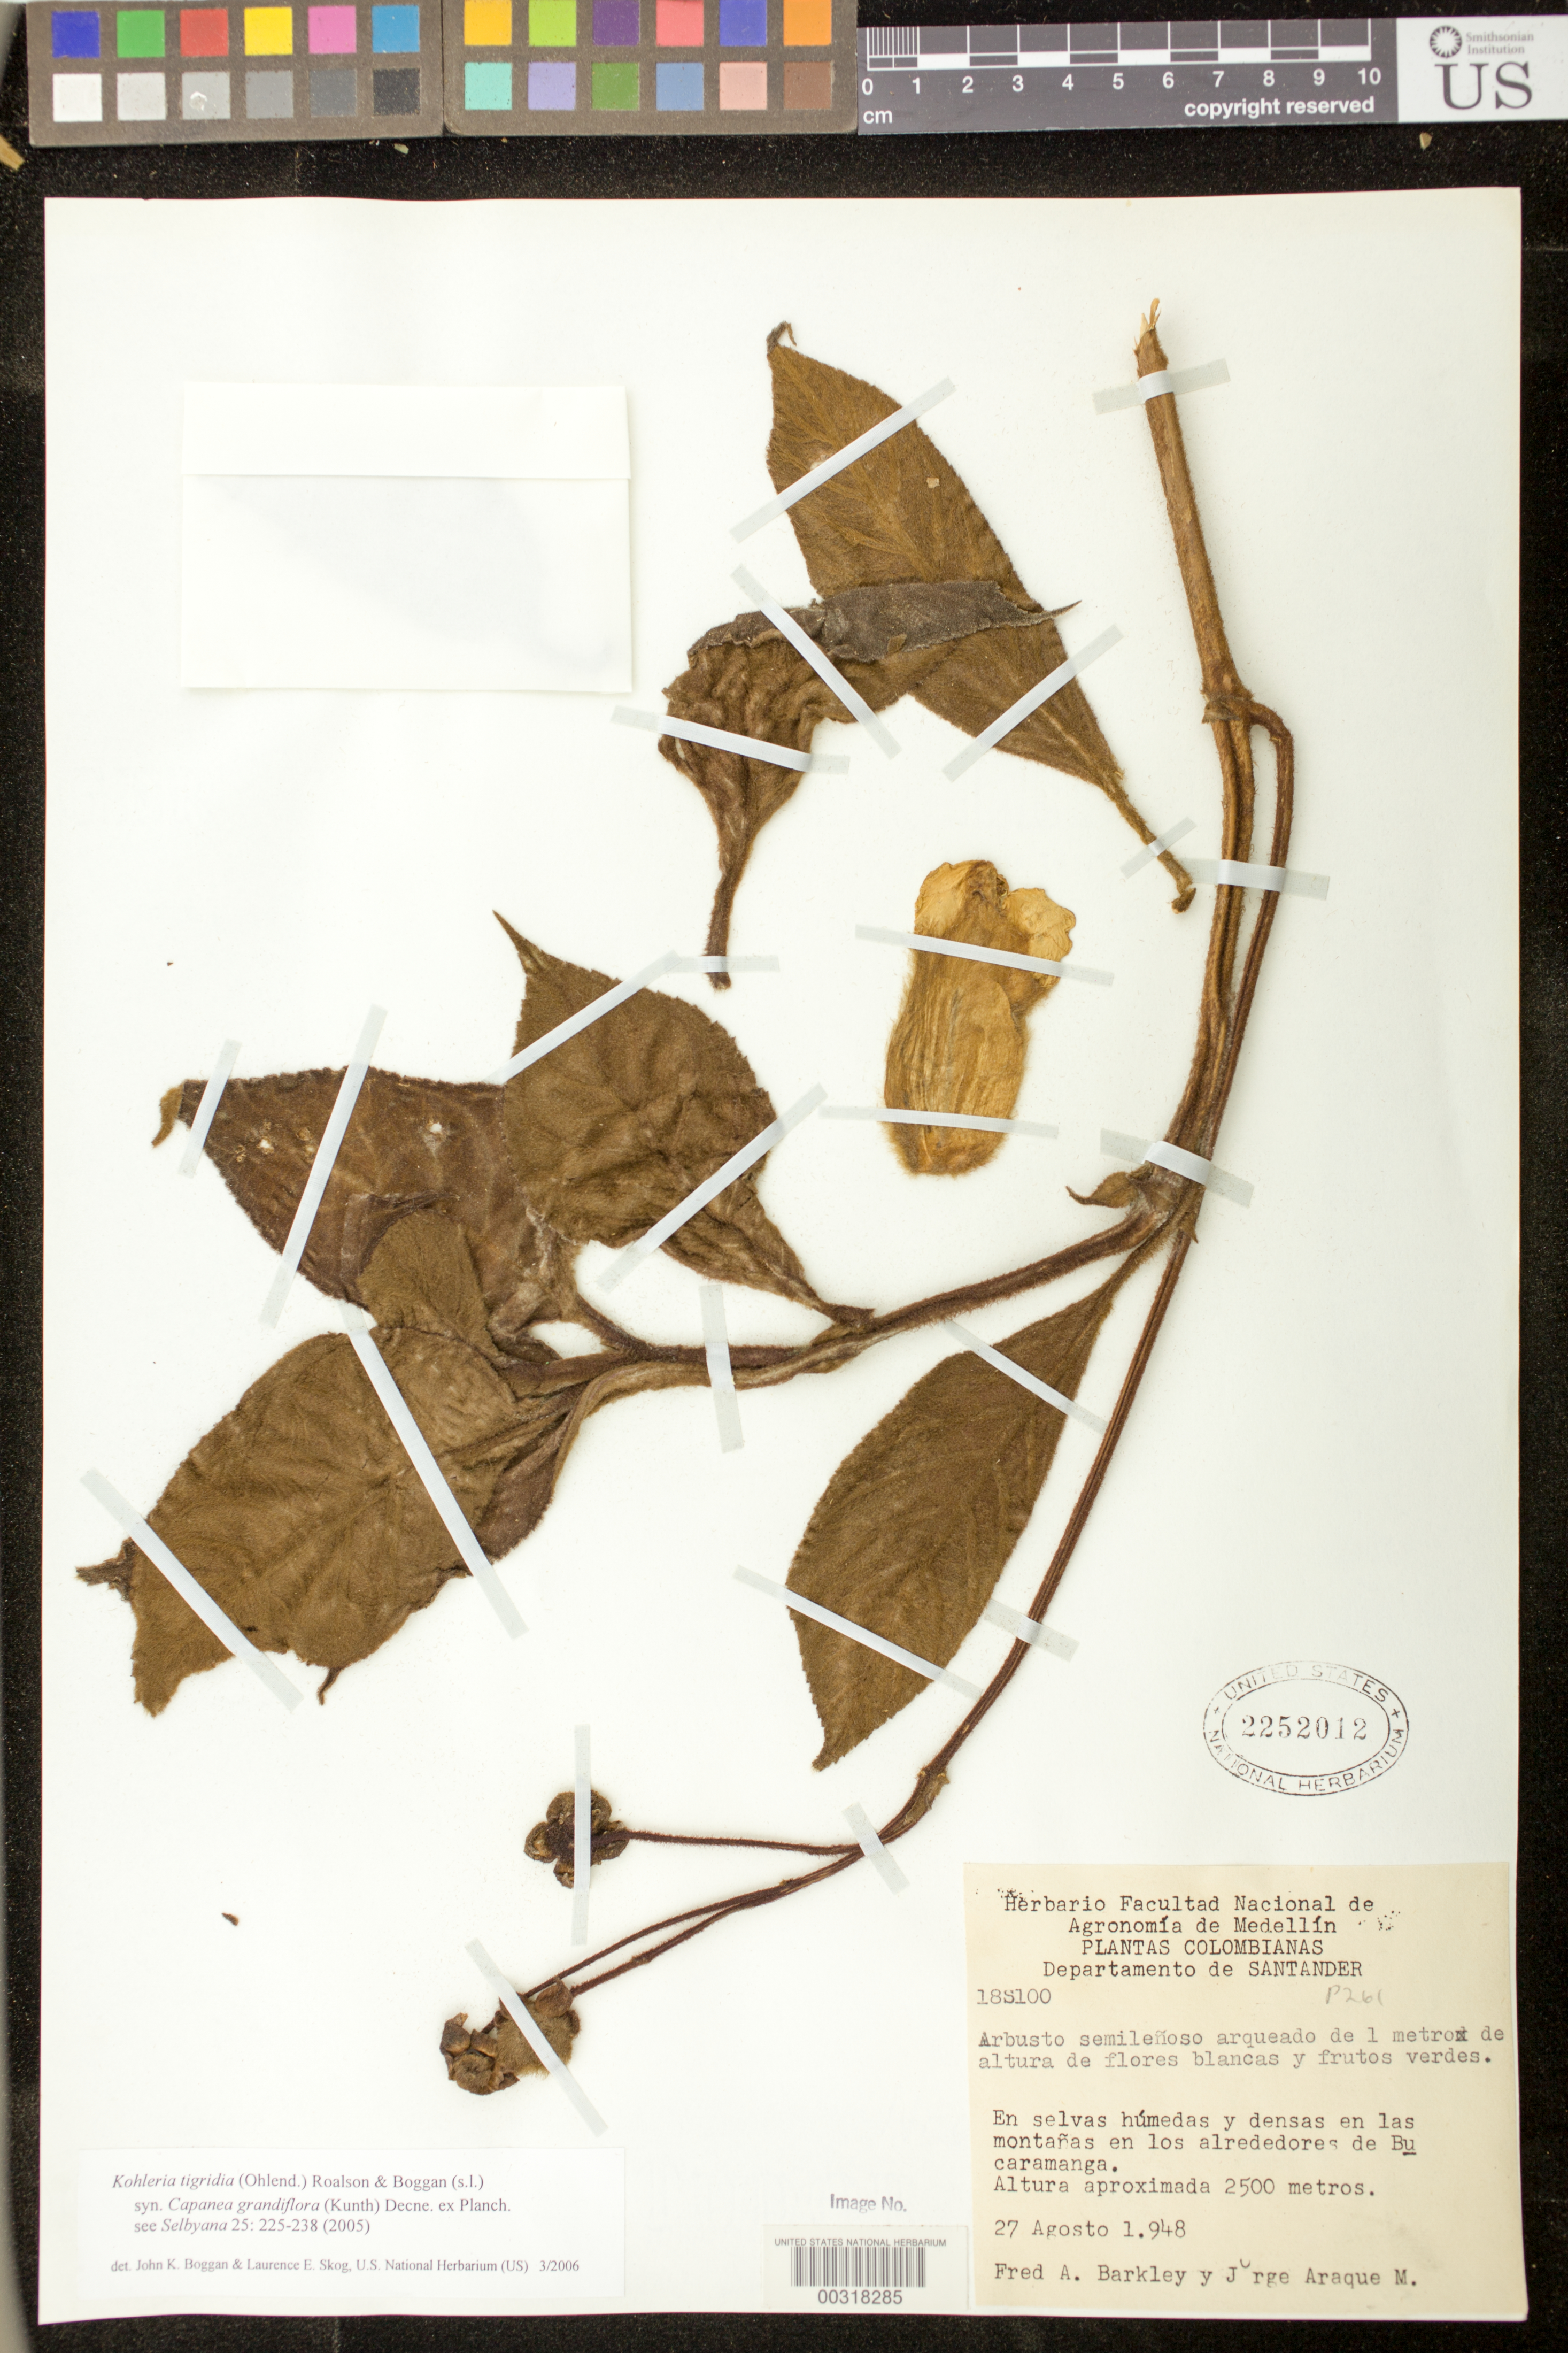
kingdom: Plantae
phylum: Tracheophyta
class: Magnoliopsida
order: Lamiales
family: Gesneriaceae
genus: Kohleria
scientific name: Kohleria tigridia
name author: (Ohlend.) Roalson & Boggan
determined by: Boggan, J. K.; Skog, L. E.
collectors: F. A. Barkley & J. Araque Molina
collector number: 18 S100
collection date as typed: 27 Aug 1948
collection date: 1948-08-27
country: Colombia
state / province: Santander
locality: Environs of Bucaramanga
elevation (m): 2500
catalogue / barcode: US 2252012